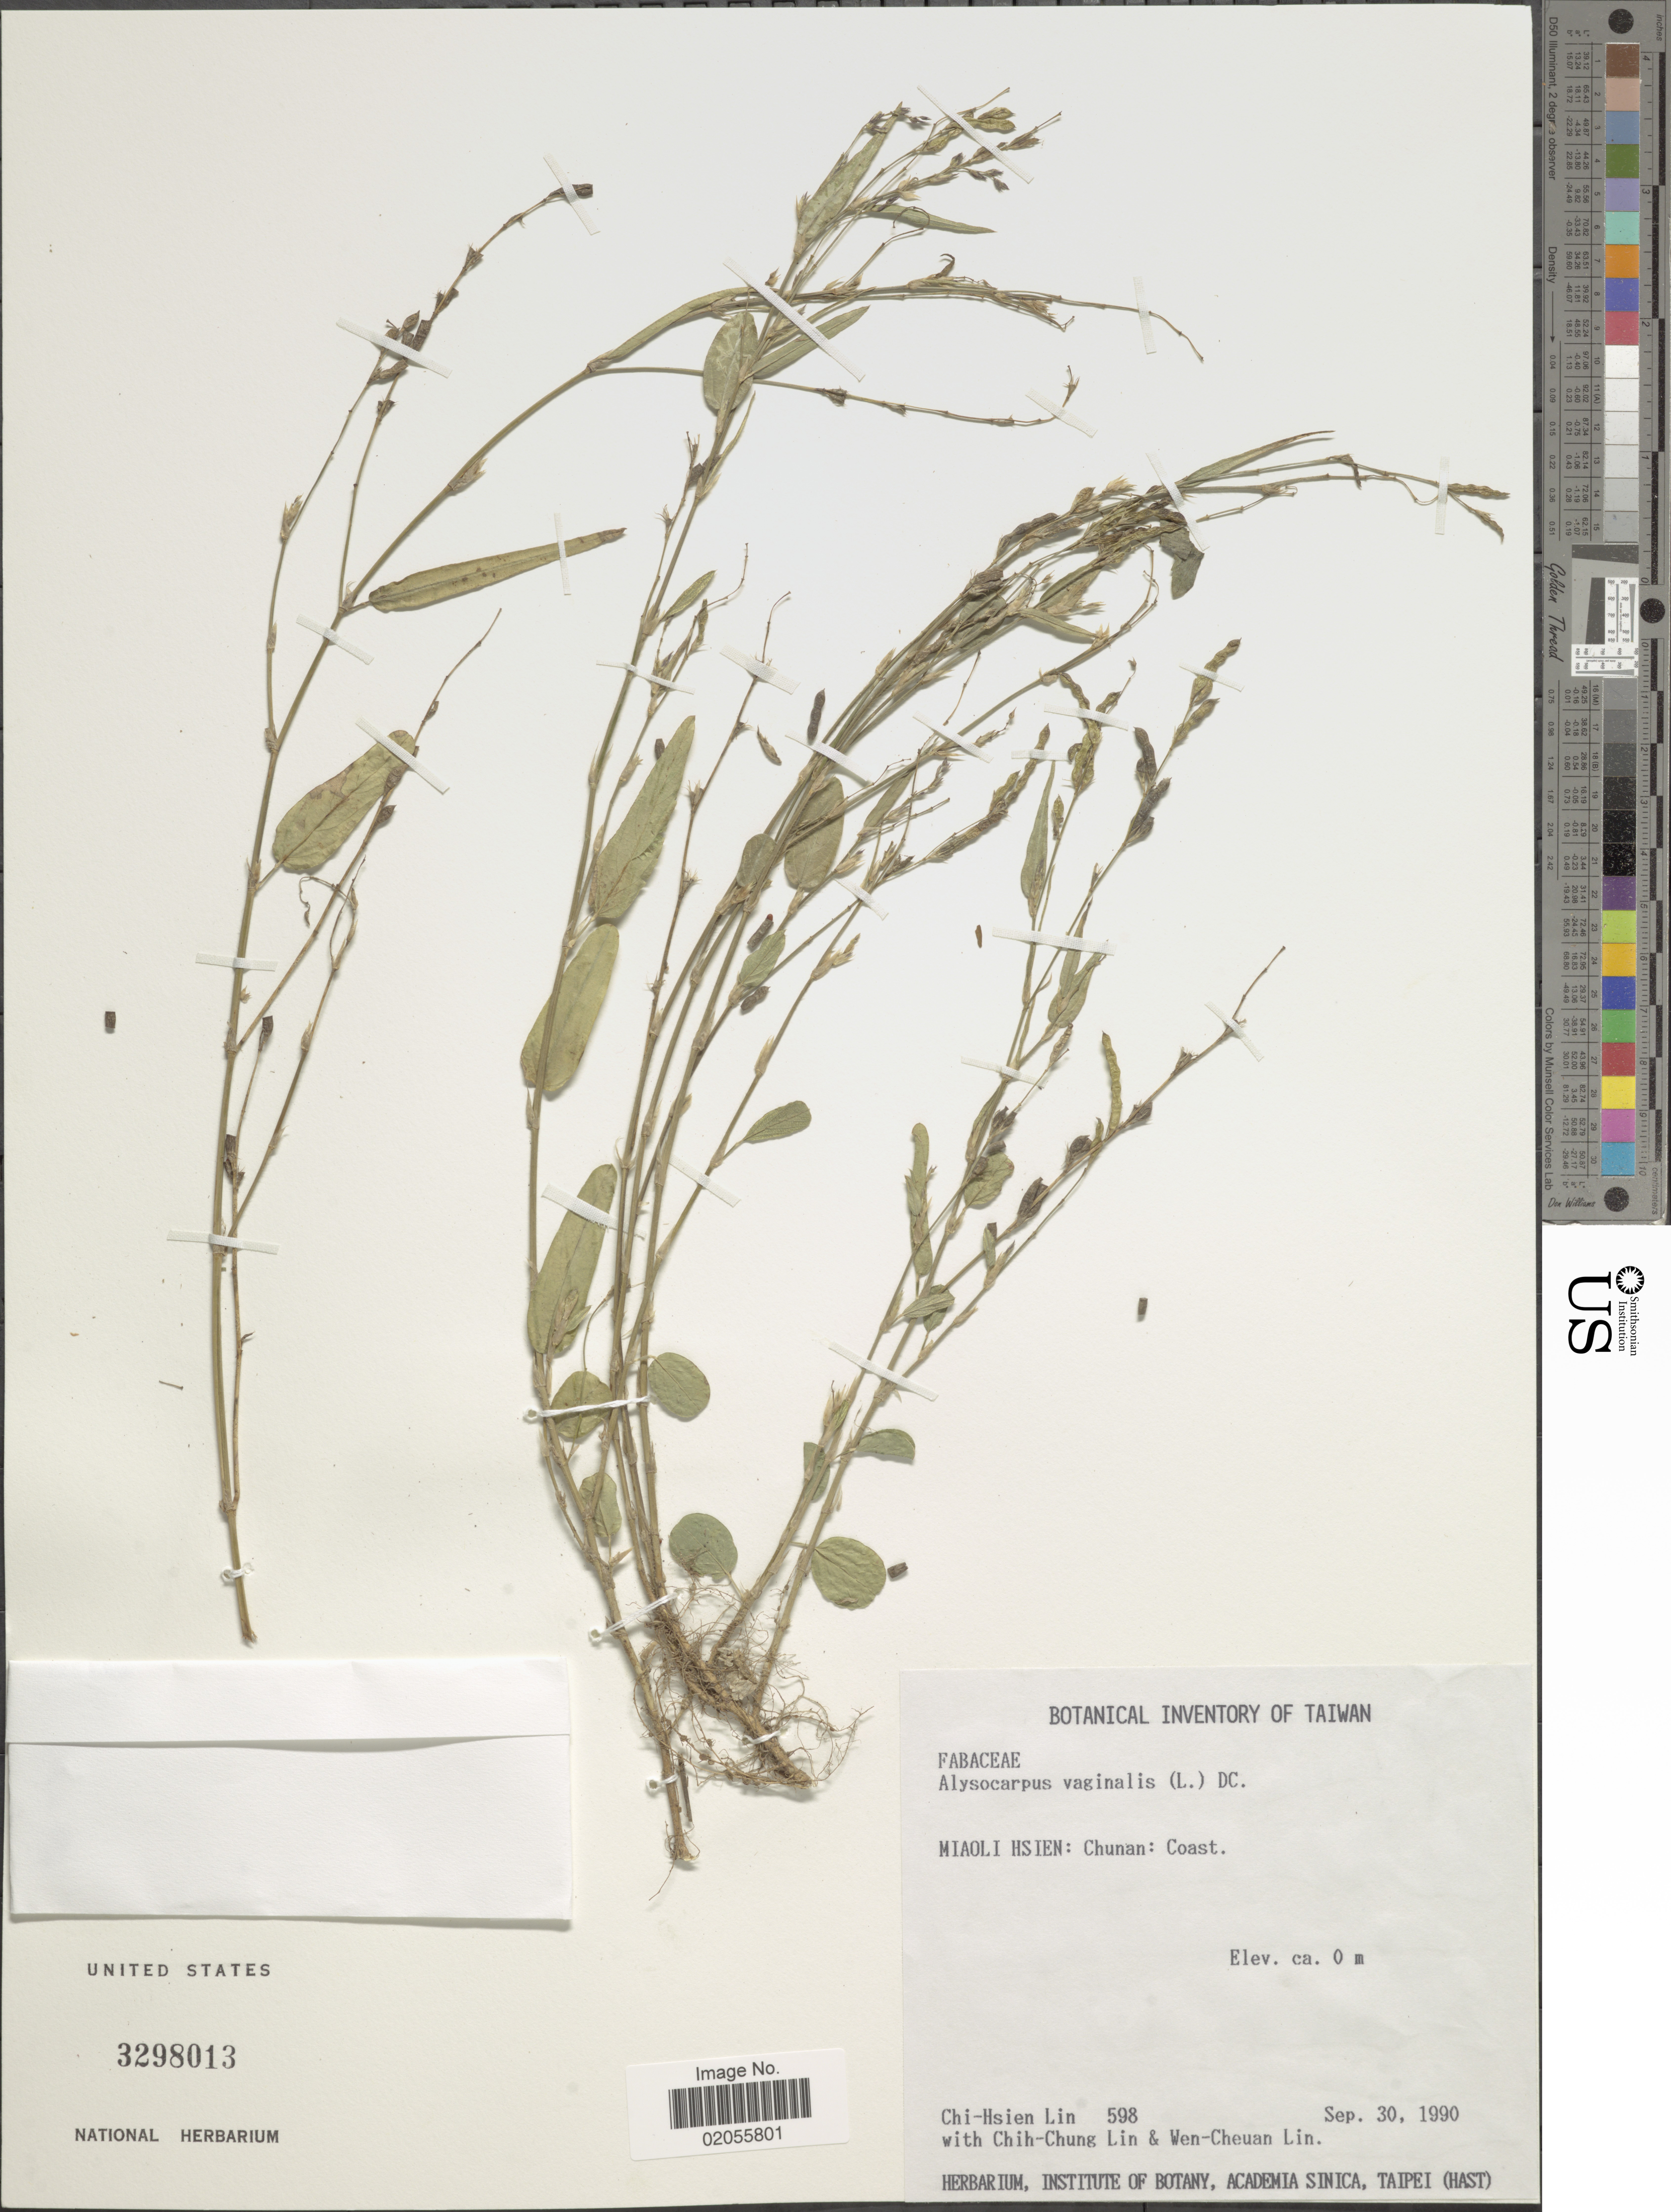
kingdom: Plantae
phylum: Tracheophyta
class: Magnoliopsida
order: Fabales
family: Fabaceae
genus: Alysicarpus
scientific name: Alysicarpus vaginalis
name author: (L.) DC.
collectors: C. Lin, C. Lin & W. Lin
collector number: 598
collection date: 1990-09-30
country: Taiwan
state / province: Miaoli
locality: Chunan: Coast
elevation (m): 0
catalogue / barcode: US 3298013